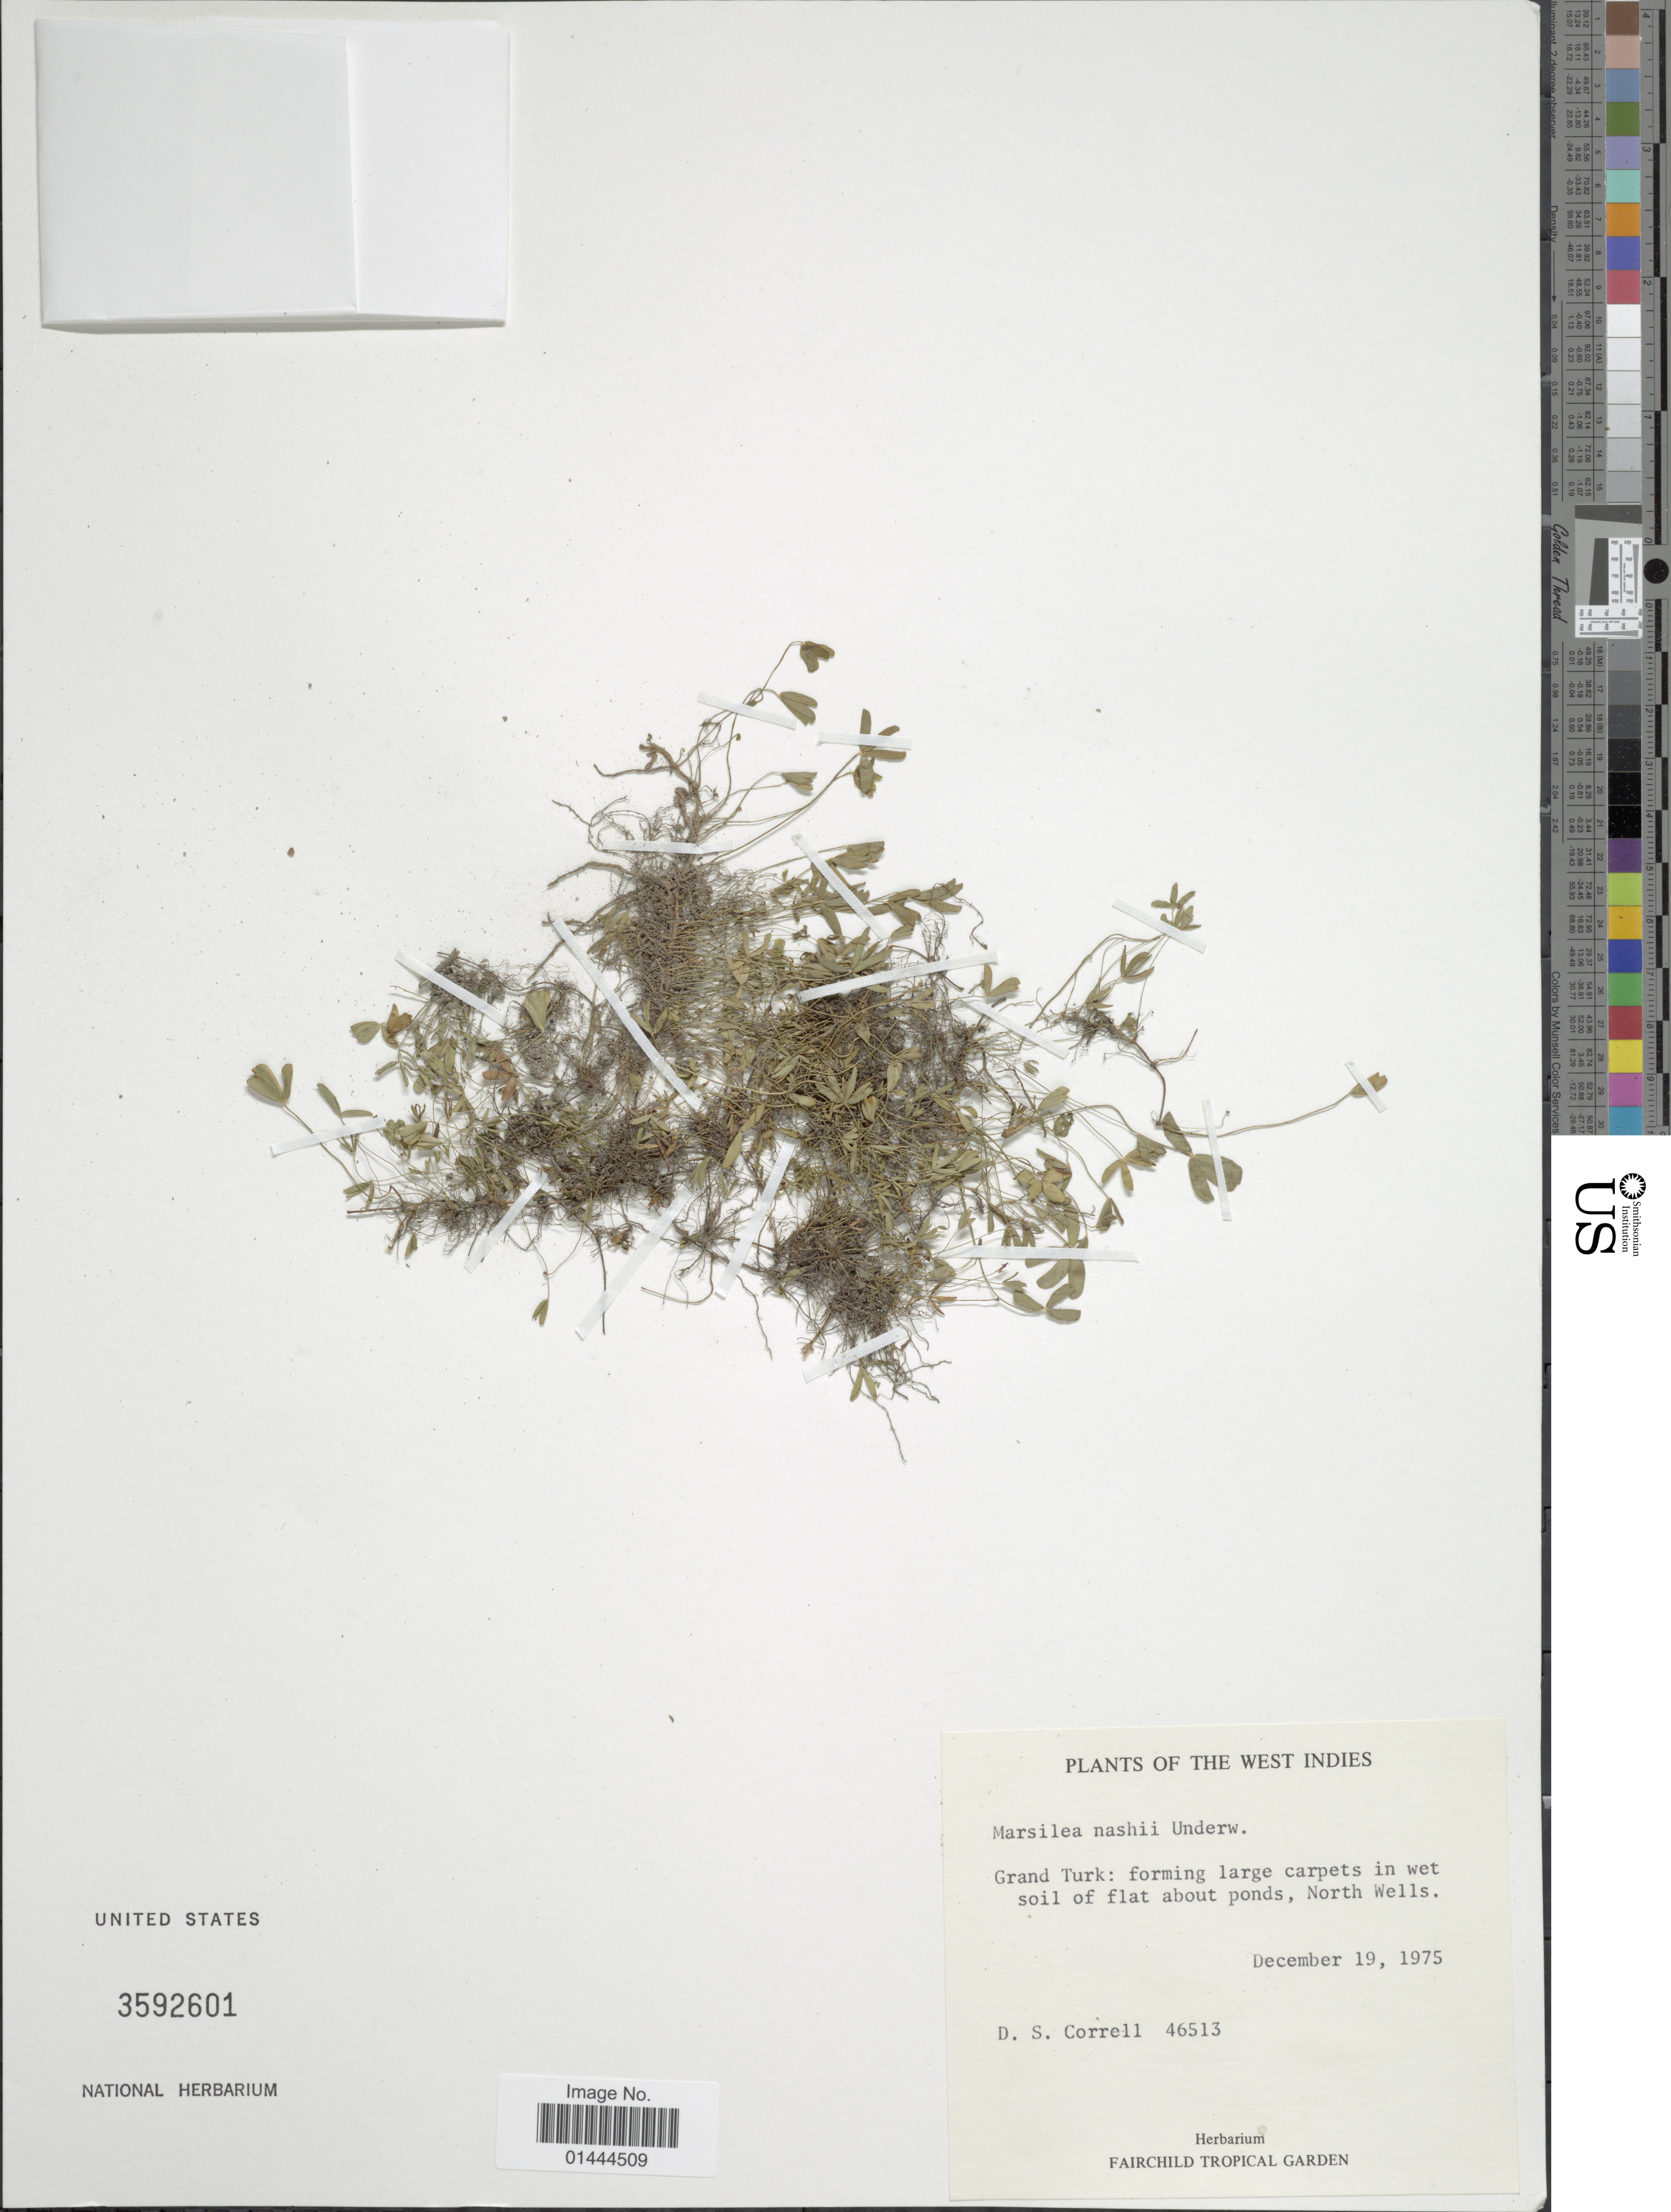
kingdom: Plantae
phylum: Tracheophyta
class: Polypodiopsida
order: Salviniales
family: Marsileaceae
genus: Marsilea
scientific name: Marsilea nashii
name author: Underw.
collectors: D. S. Correll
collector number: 46513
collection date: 1975-12-19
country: Turks and Caicos Islands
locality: West Indies, Grand Turk, North Wells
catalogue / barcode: US 3592601